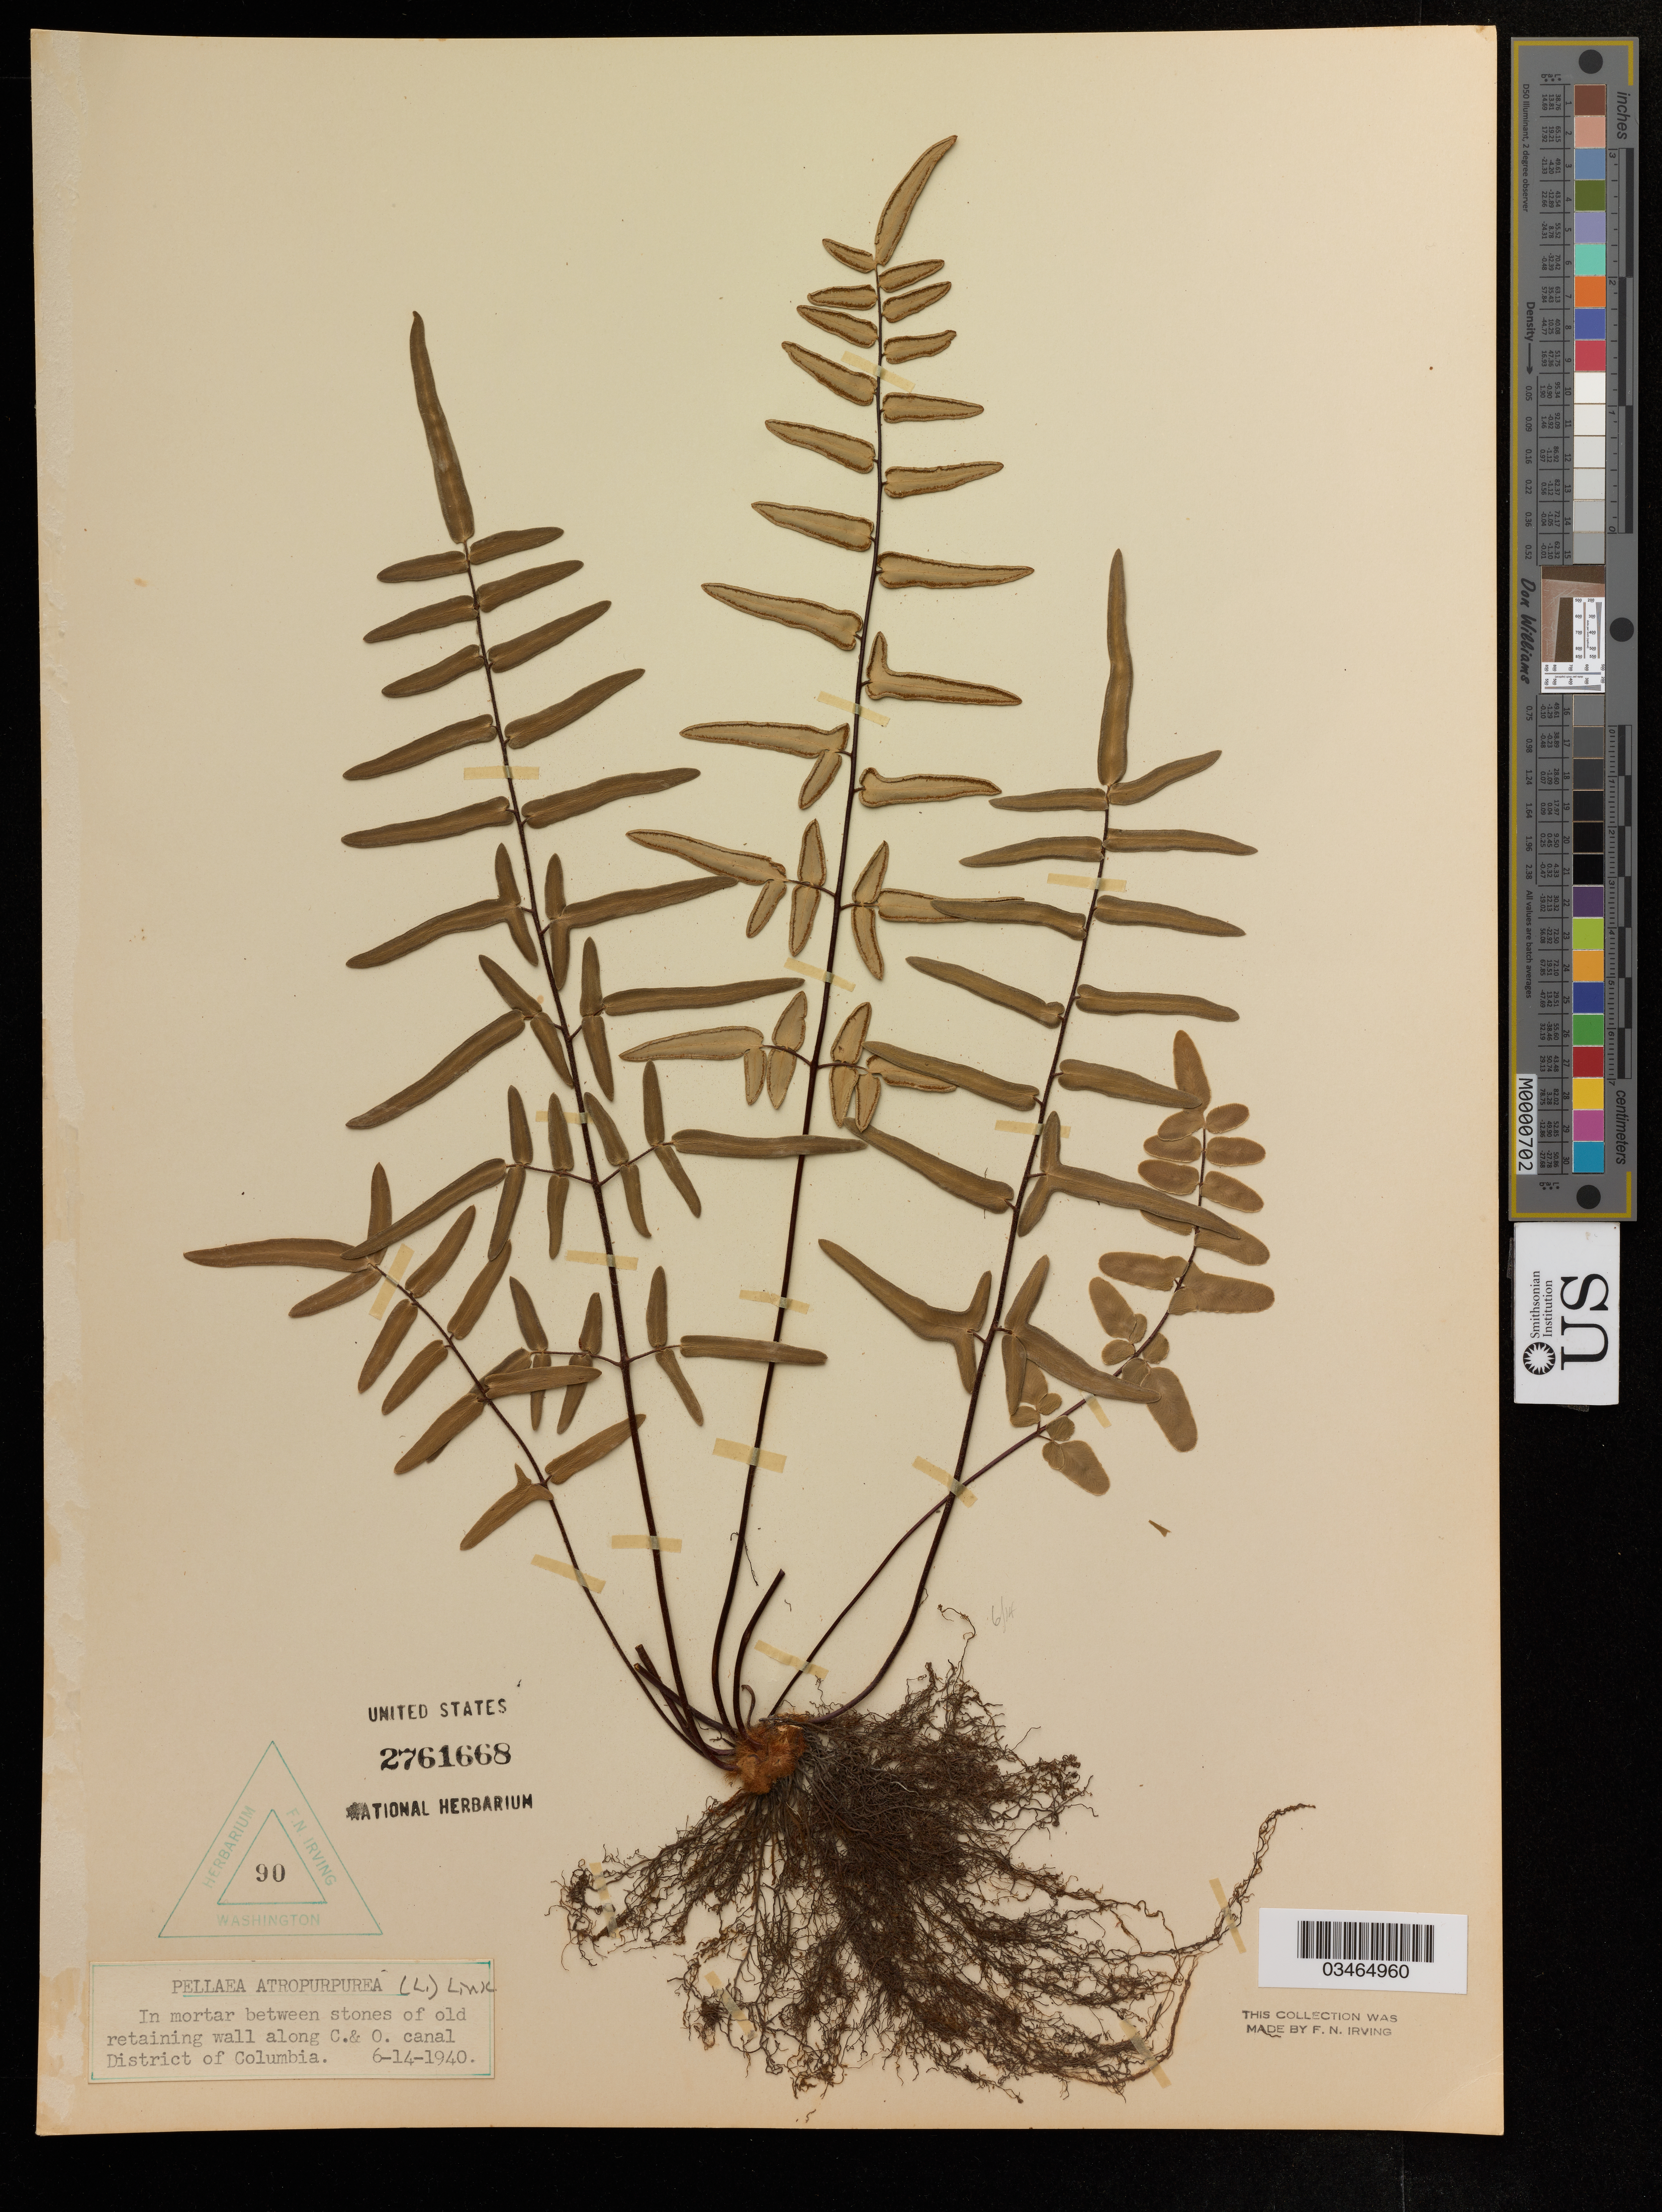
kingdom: Plantae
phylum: Tracheophyta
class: Polypodiopsida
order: Polypodiales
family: Pteridaceae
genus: Pellaea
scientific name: Pellaea atropurpurea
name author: (L.) Link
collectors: F. Irving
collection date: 1940-06-14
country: United States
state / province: District of Columbia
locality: Between stones of old retaining wall along C. & O.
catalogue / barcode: US 2761668